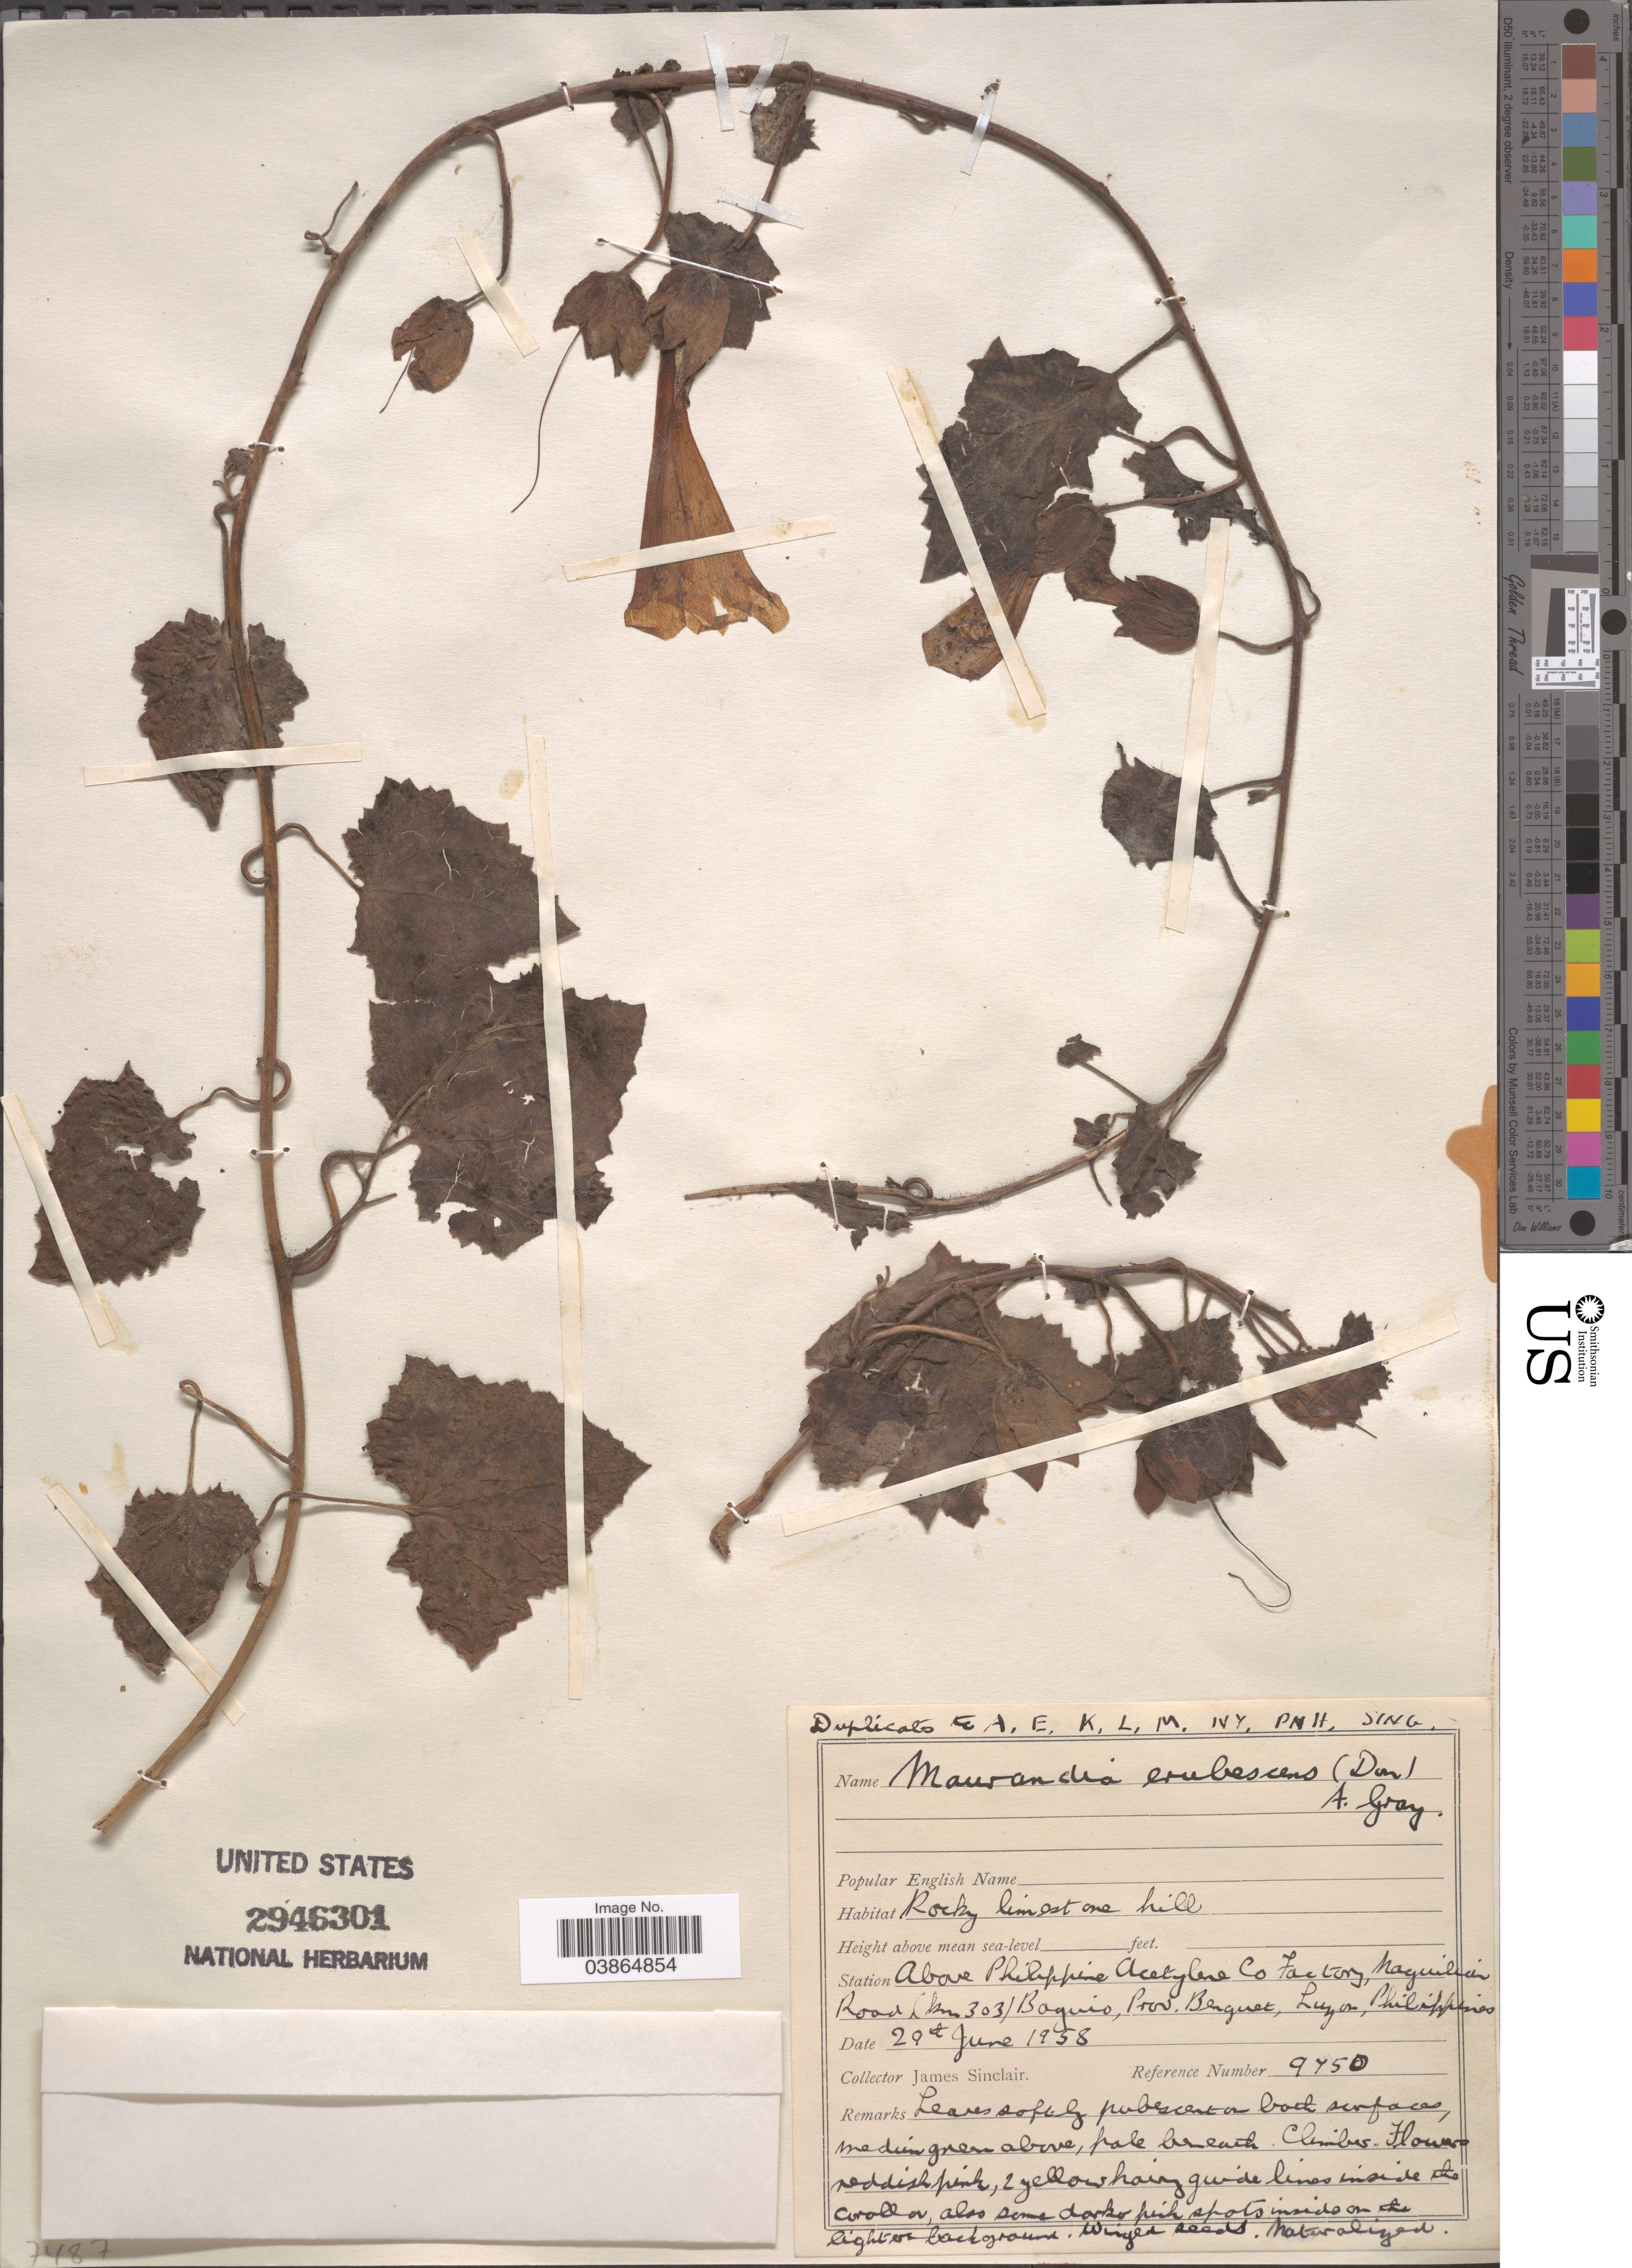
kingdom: Plantae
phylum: Tracheophyta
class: Magnoliopsida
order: Lamiales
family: Plantaginaceae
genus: Maurandya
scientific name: Maurandya erubescens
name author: (D. Don) A. Gray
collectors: J. Sinclair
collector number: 9750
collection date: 1958-06-29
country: Philippines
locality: Station Above Philippine Acetylene Co Factory, Naguilian Road (km 303) Baguio, Prov. Benguet, Luzon.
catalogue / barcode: US 2946301